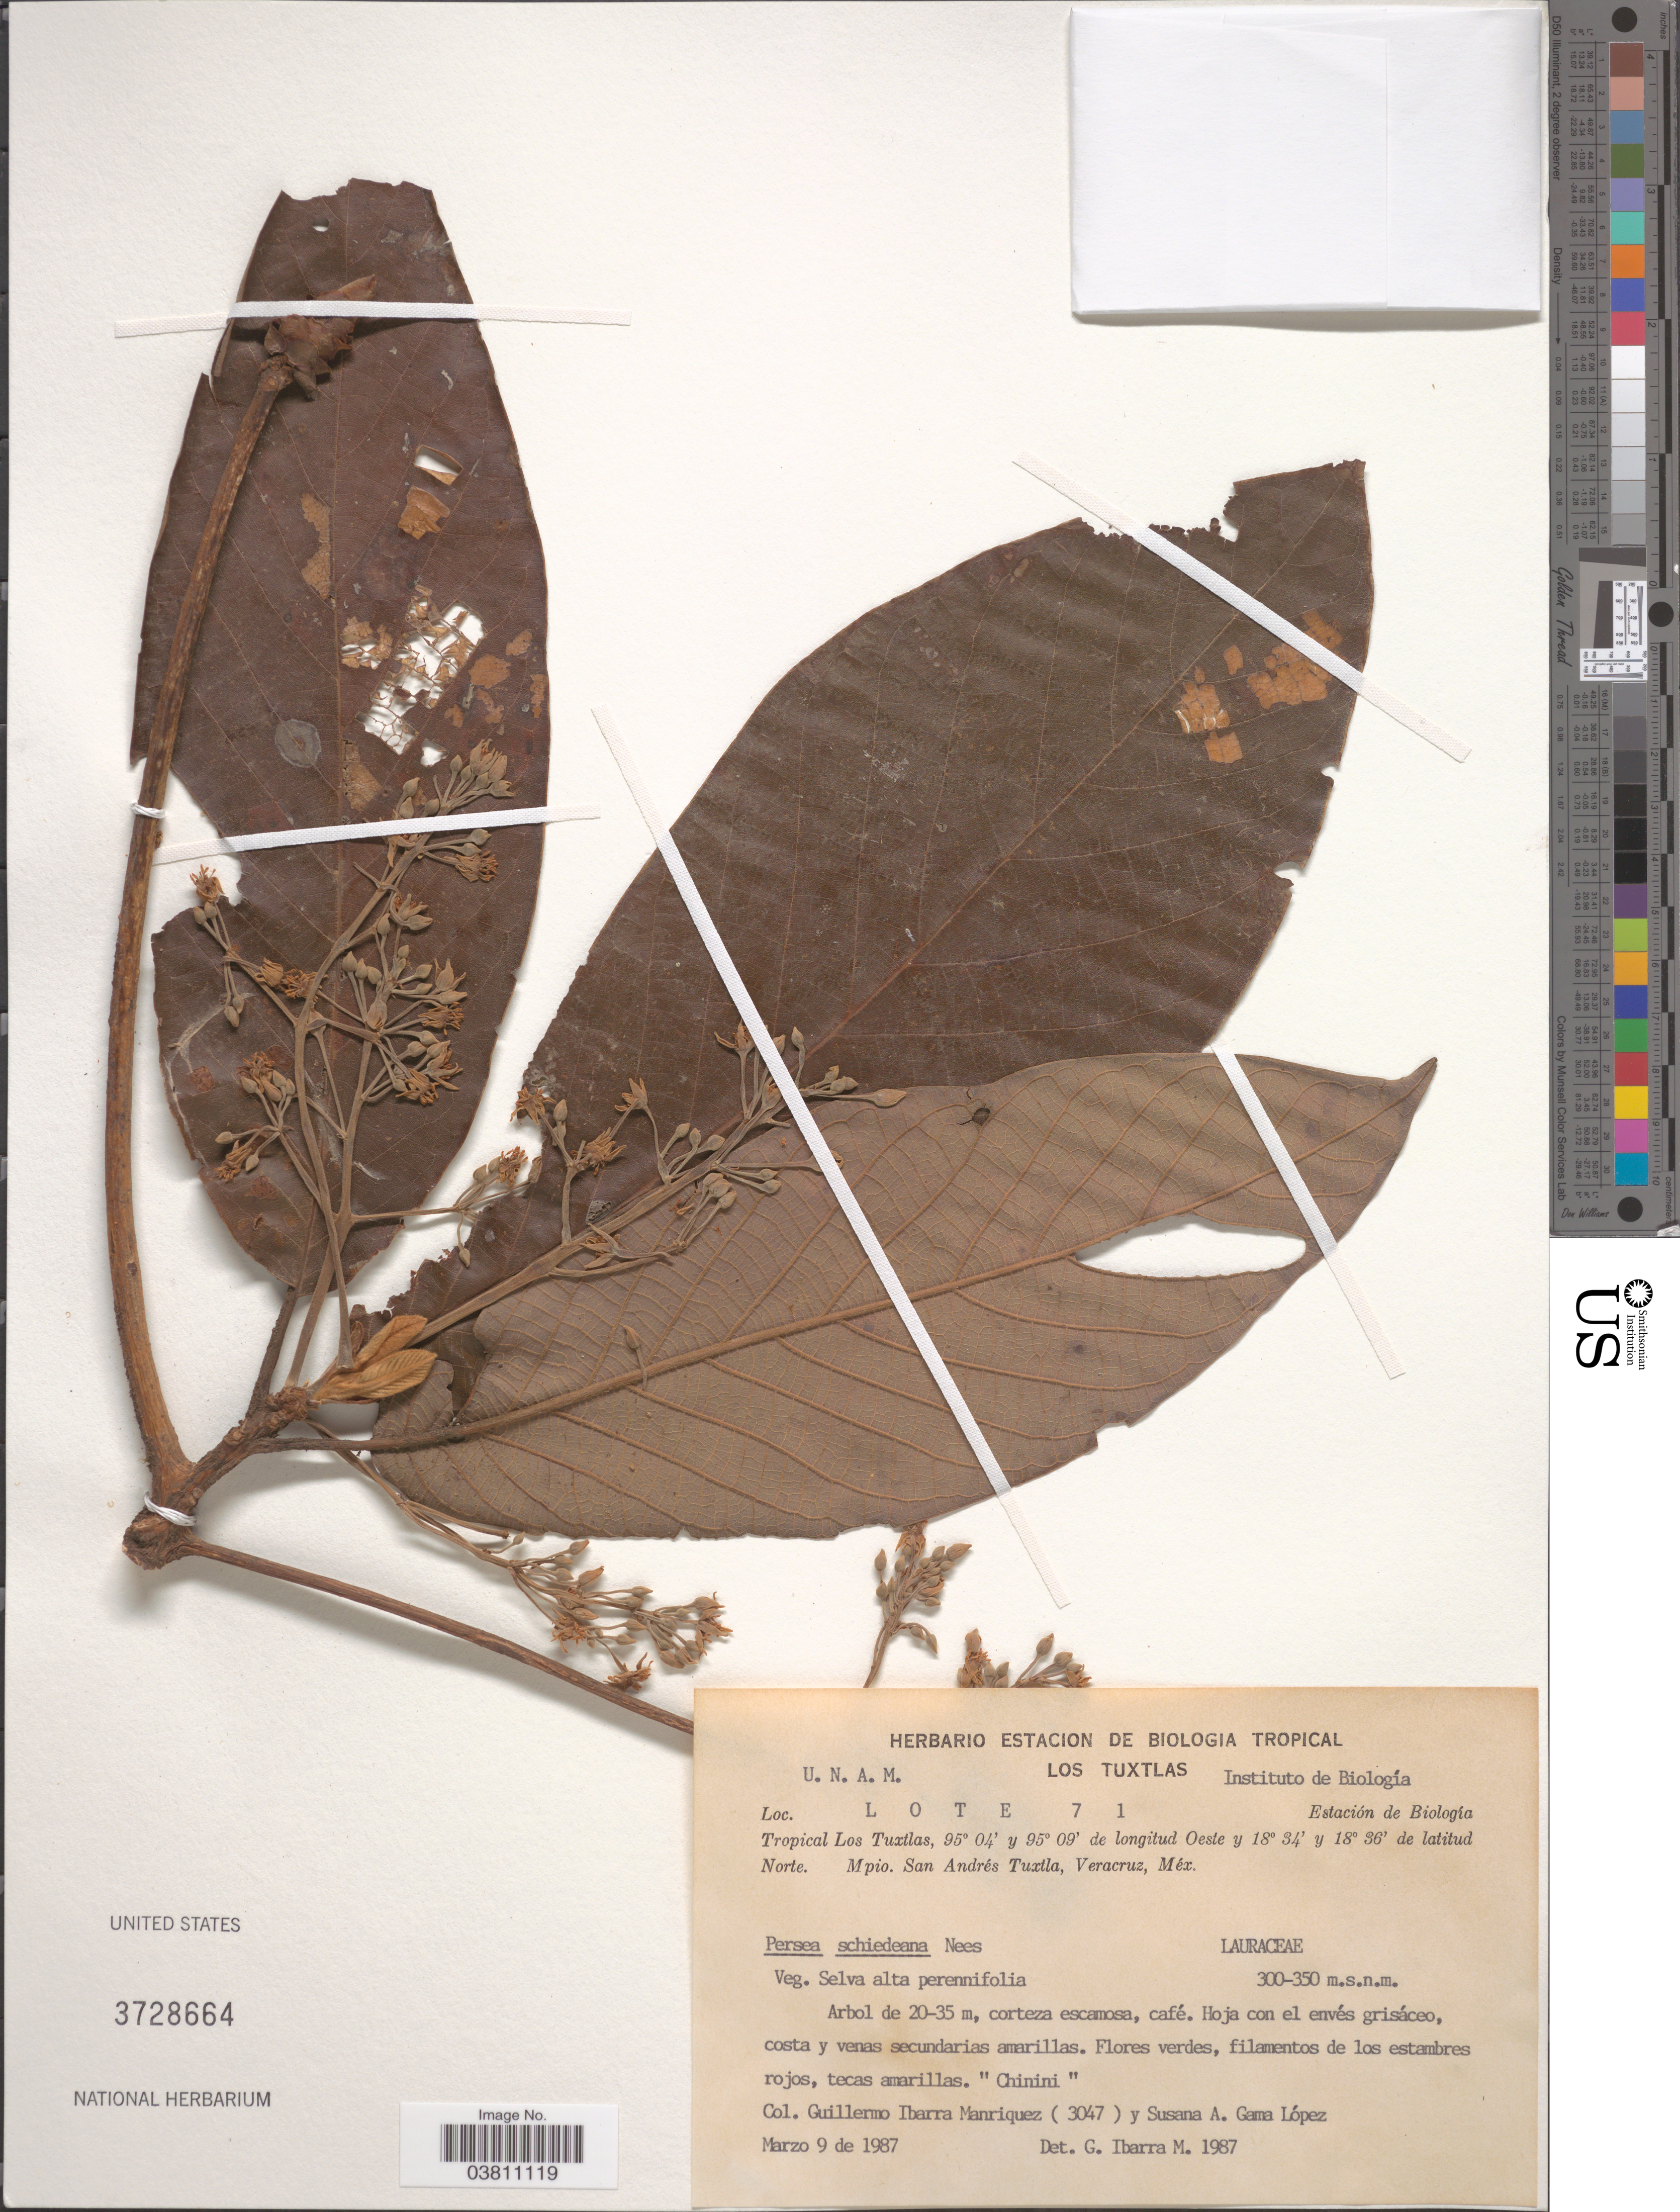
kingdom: Plantae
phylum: Tracheophyta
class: Magnoliopsida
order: Laurales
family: Lauraceae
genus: Persea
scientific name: Persea schiediana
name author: Nees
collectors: G. Manriquez & S. Gama López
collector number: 3047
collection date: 1987-03-09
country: Mexico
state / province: Veracruz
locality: Lote 71. Estación de Biología Tropical Los Tuxtlas. Mpio. San Andrés Tuxtla, Veracruz.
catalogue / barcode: US 3728664